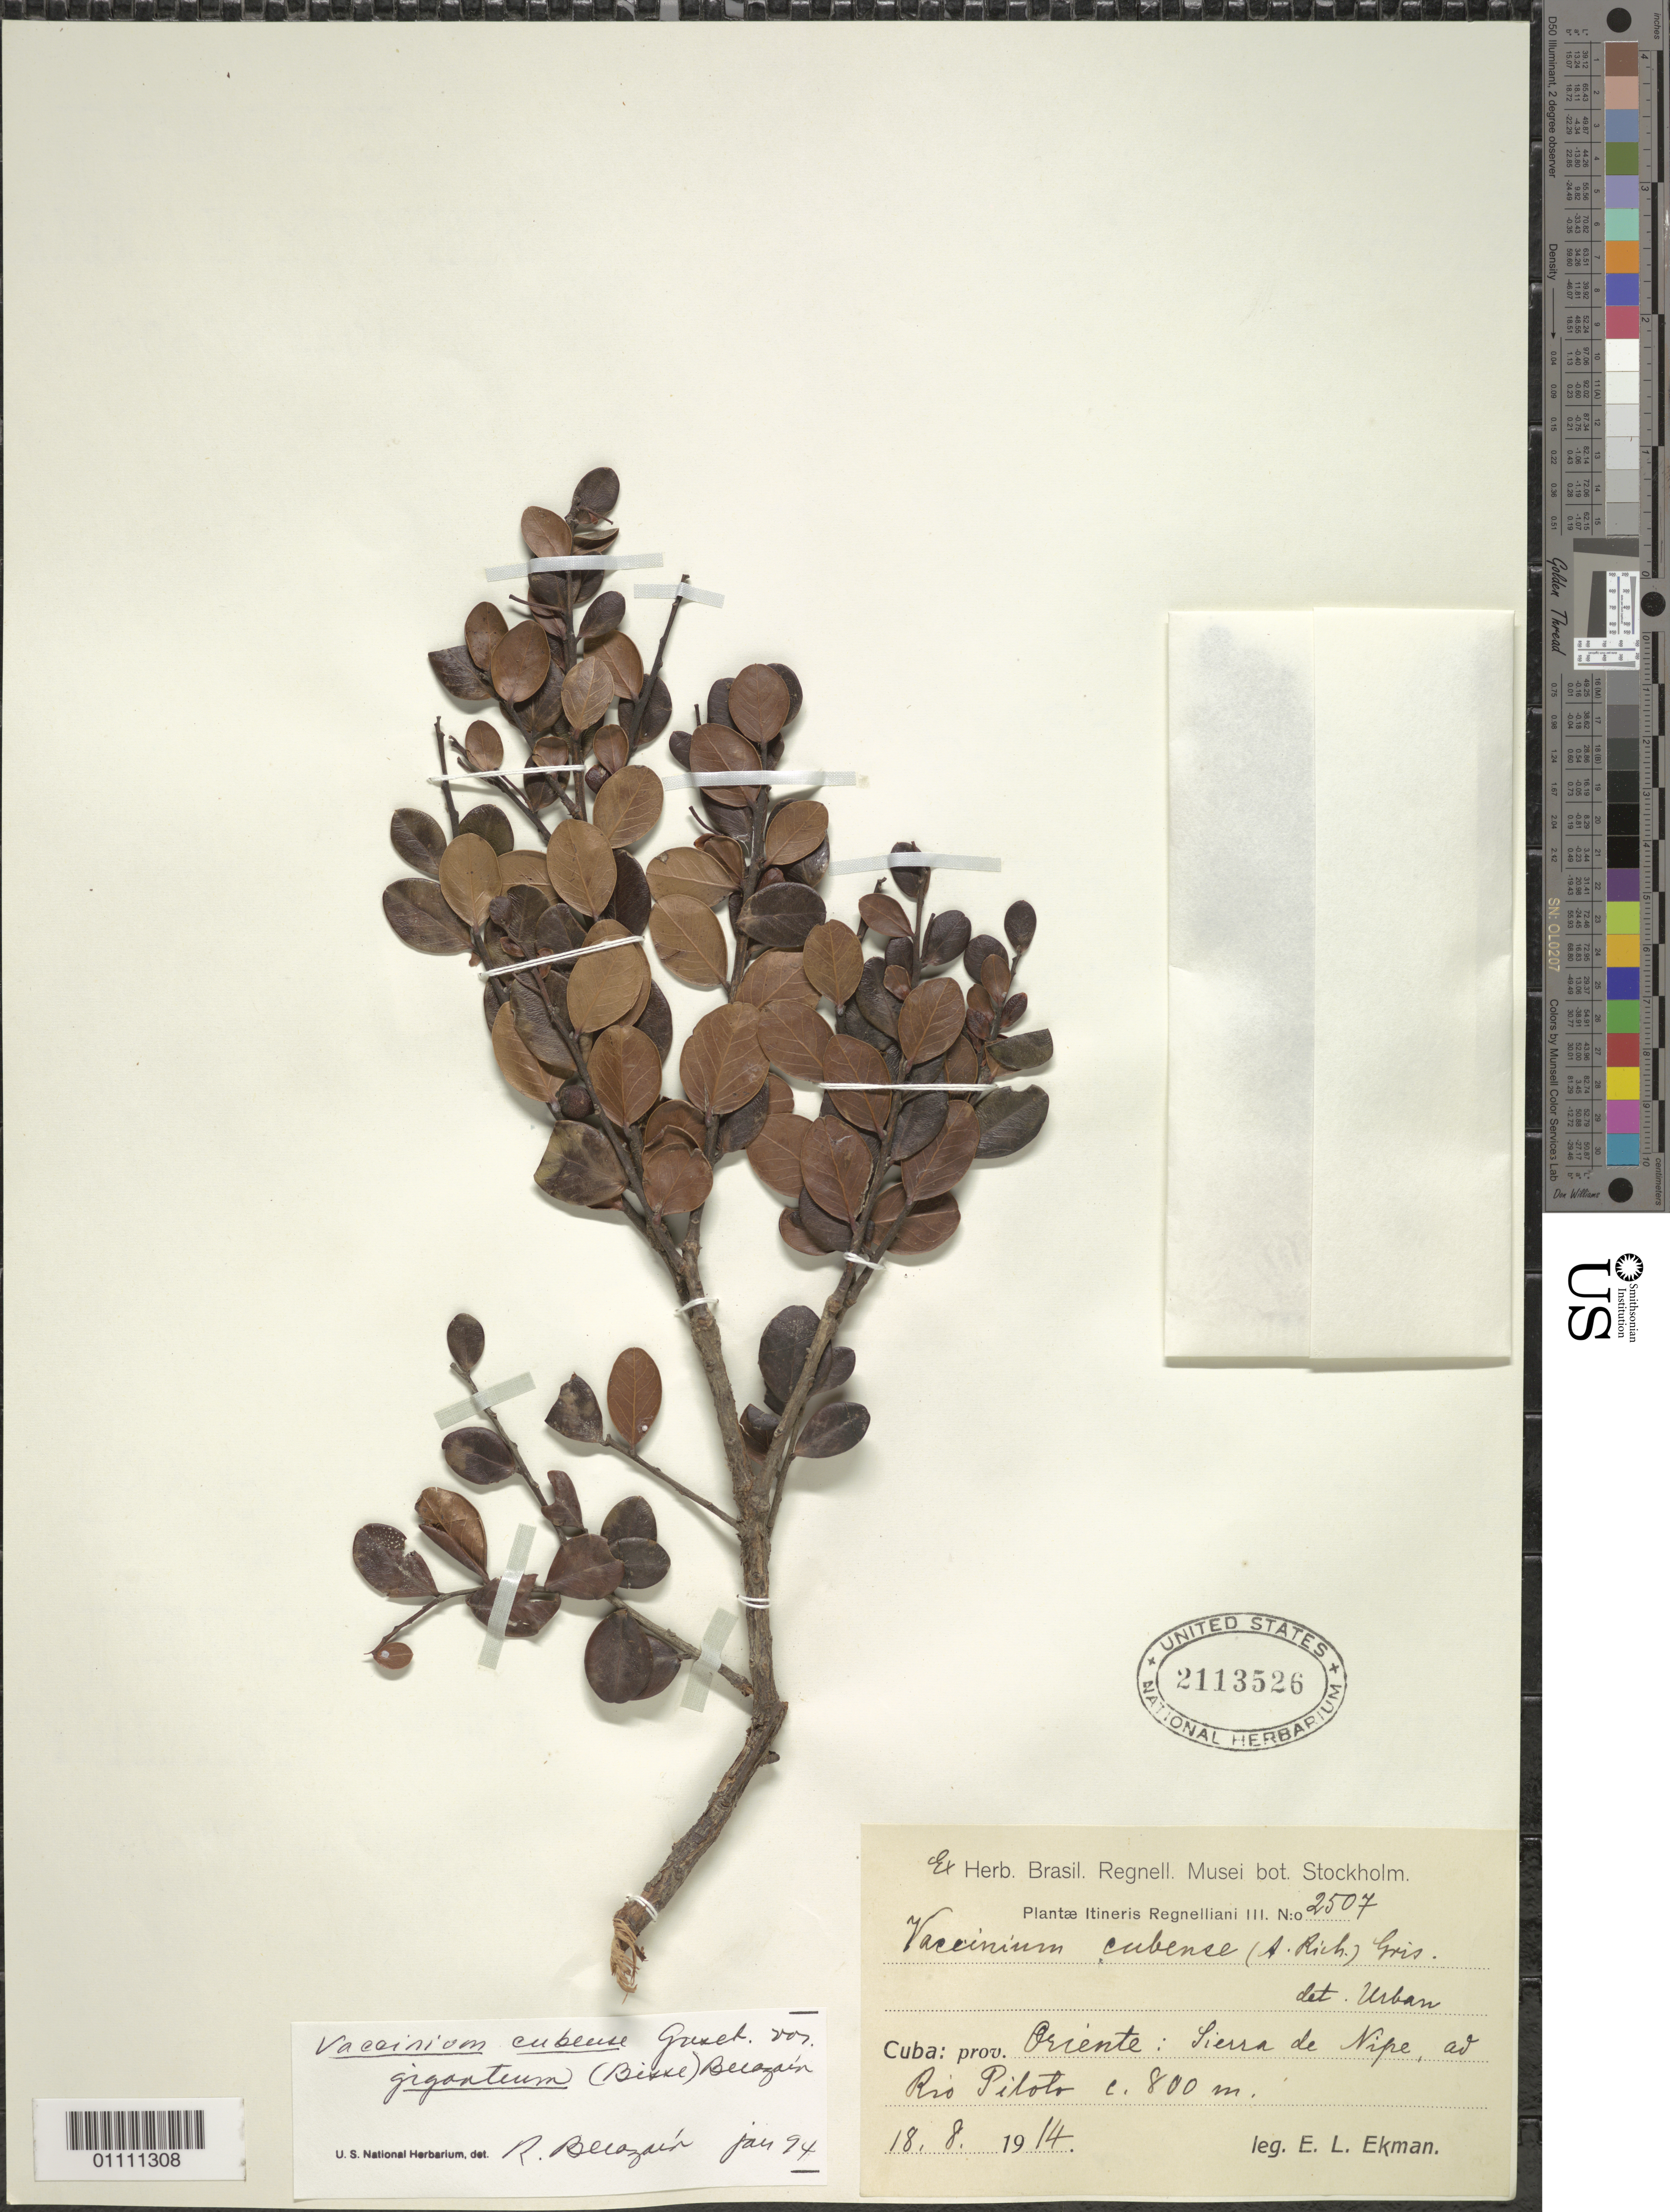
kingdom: Plantae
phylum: Tracheophyta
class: Magnoliopsida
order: Ericales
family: Ericaceae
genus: Vaccinium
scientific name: Vaccinium cubense var. giganteum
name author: (Bisse) R. Berazaín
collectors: E. L. Ekman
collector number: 2507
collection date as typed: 18 Aug 1914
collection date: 1914-08-18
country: Cuba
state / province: Holguín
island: Cuba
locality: Sierra de Nipe, ad Rio Piloto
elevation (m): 800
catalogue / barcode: US 2113526